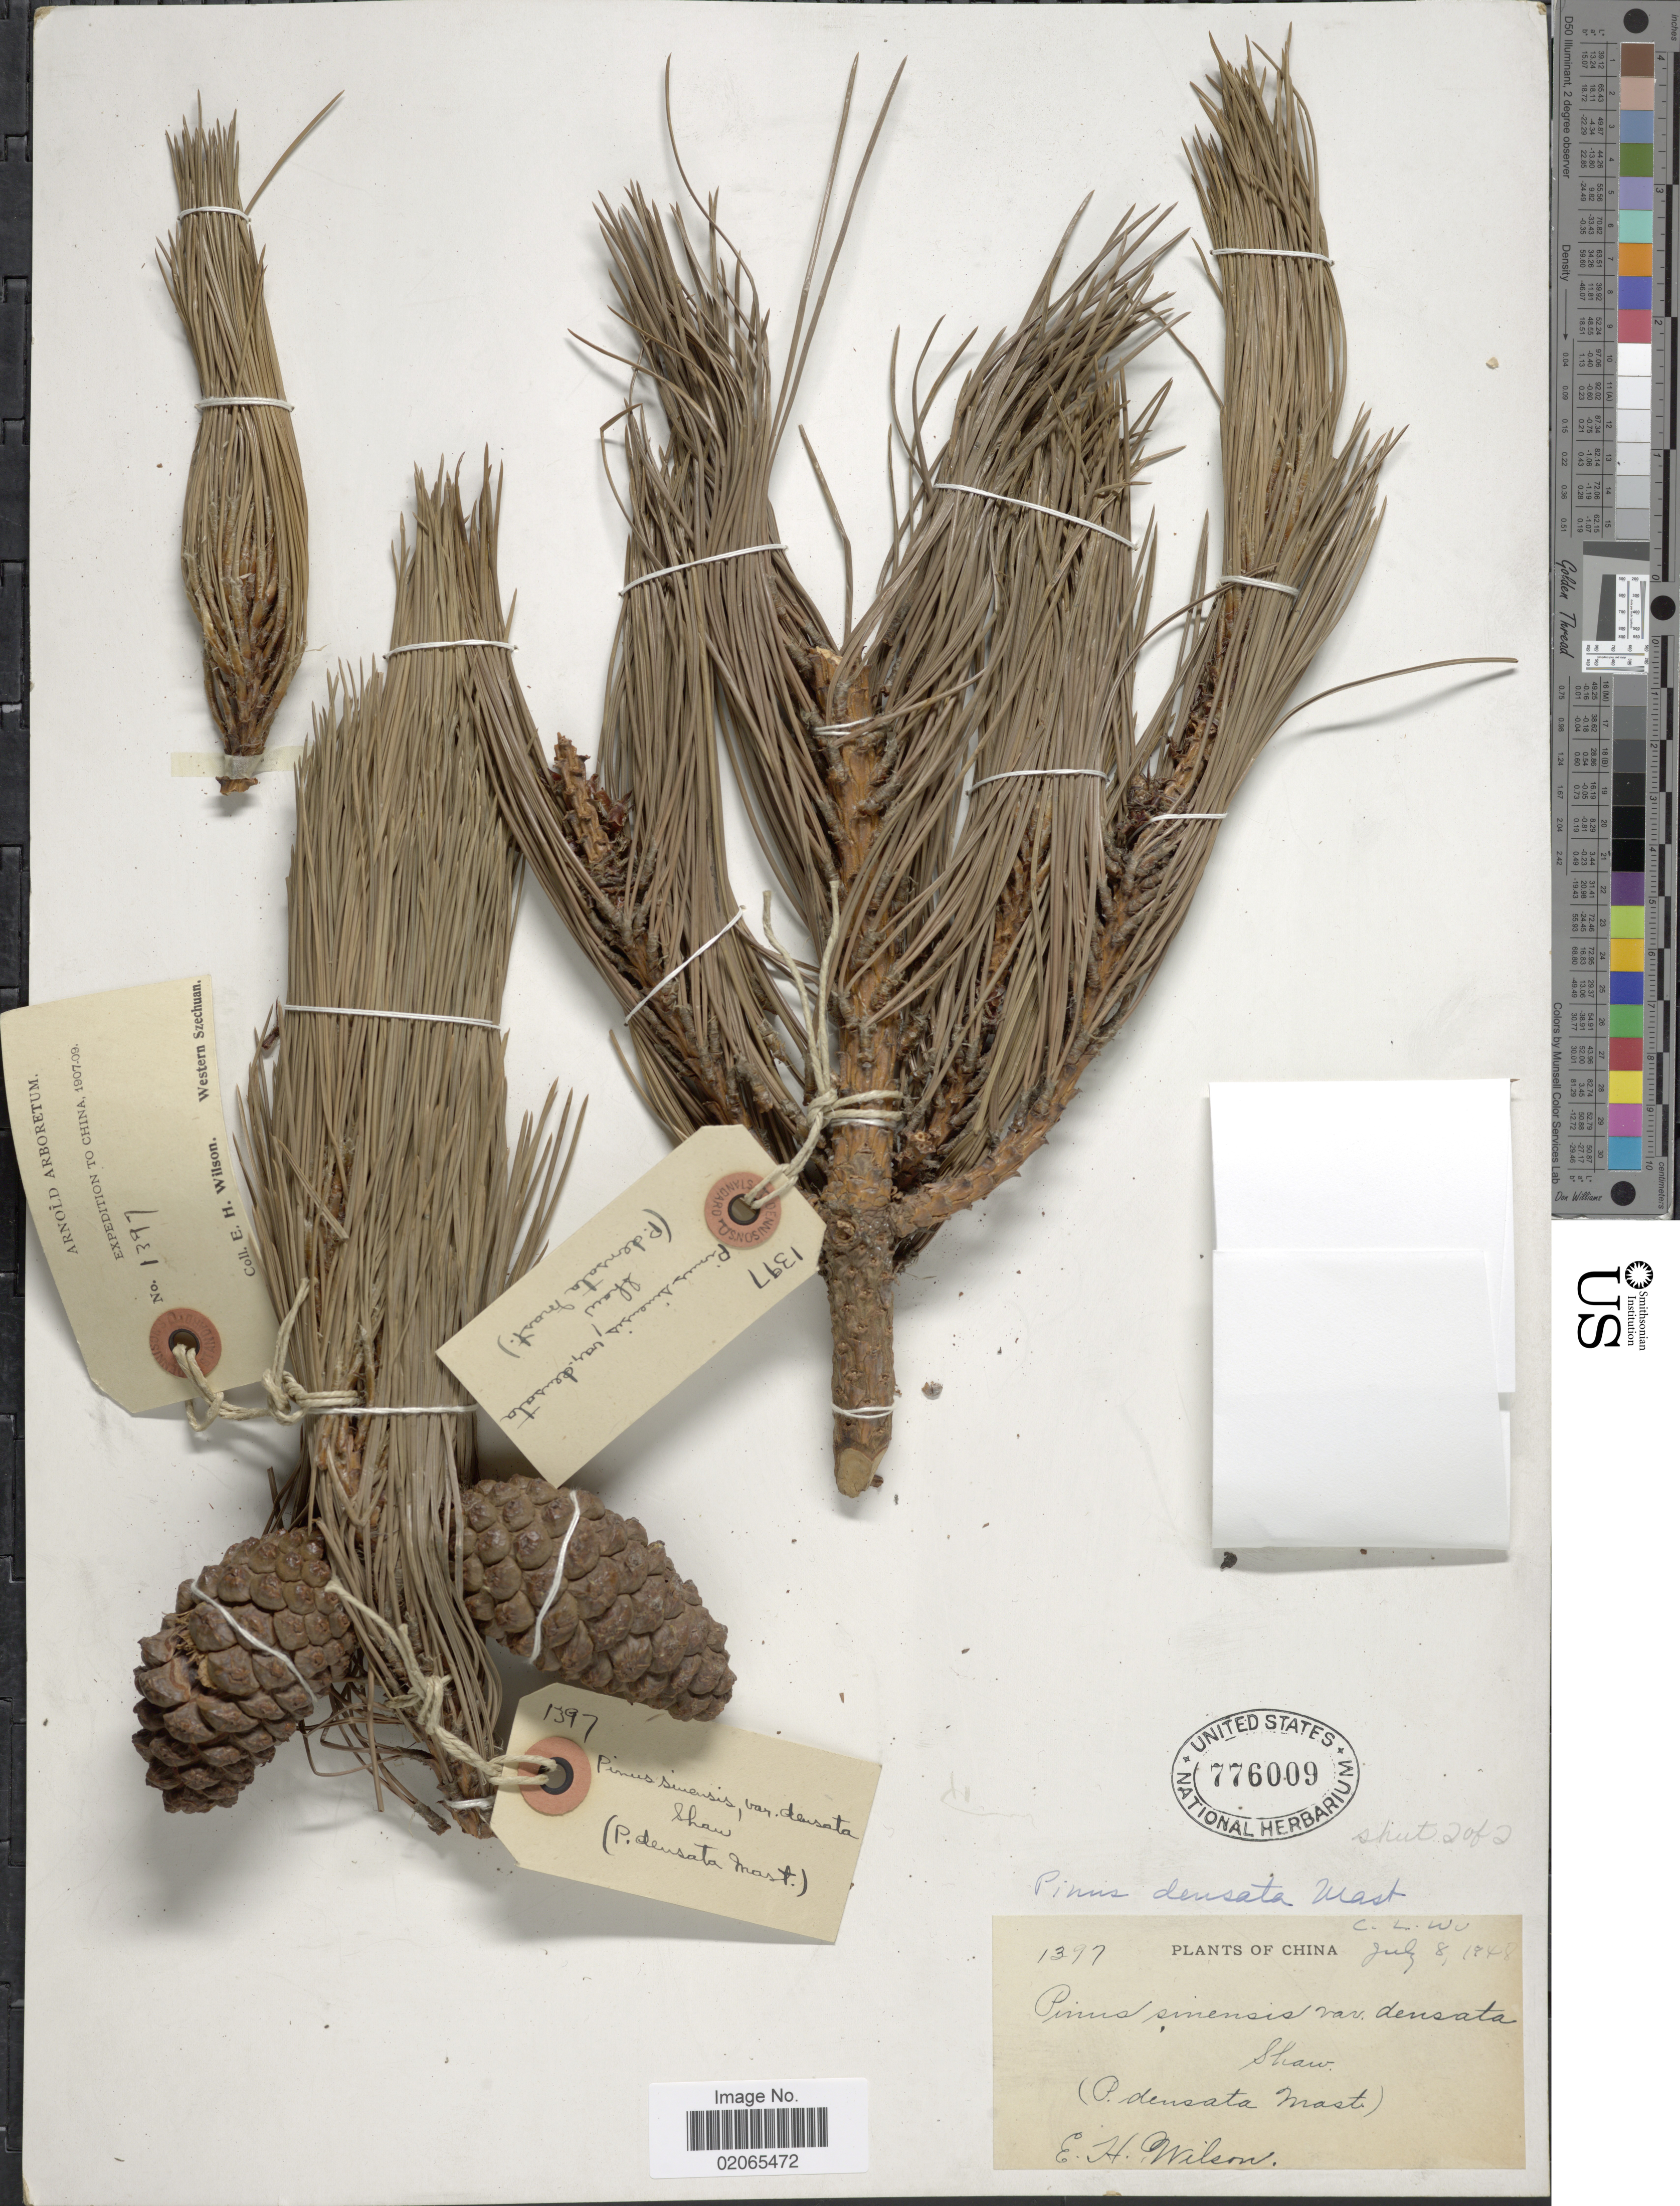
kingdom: Plantae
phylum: Tracheophyta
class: Pinopsida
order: Pinales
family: Pinaceae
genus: Pinus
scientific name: Pinus densata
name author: Mast.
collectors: E. Wilson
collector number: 1397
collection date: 1907/1909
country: China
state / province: Sichuan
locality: Western Szechuan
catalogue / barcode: US 776009